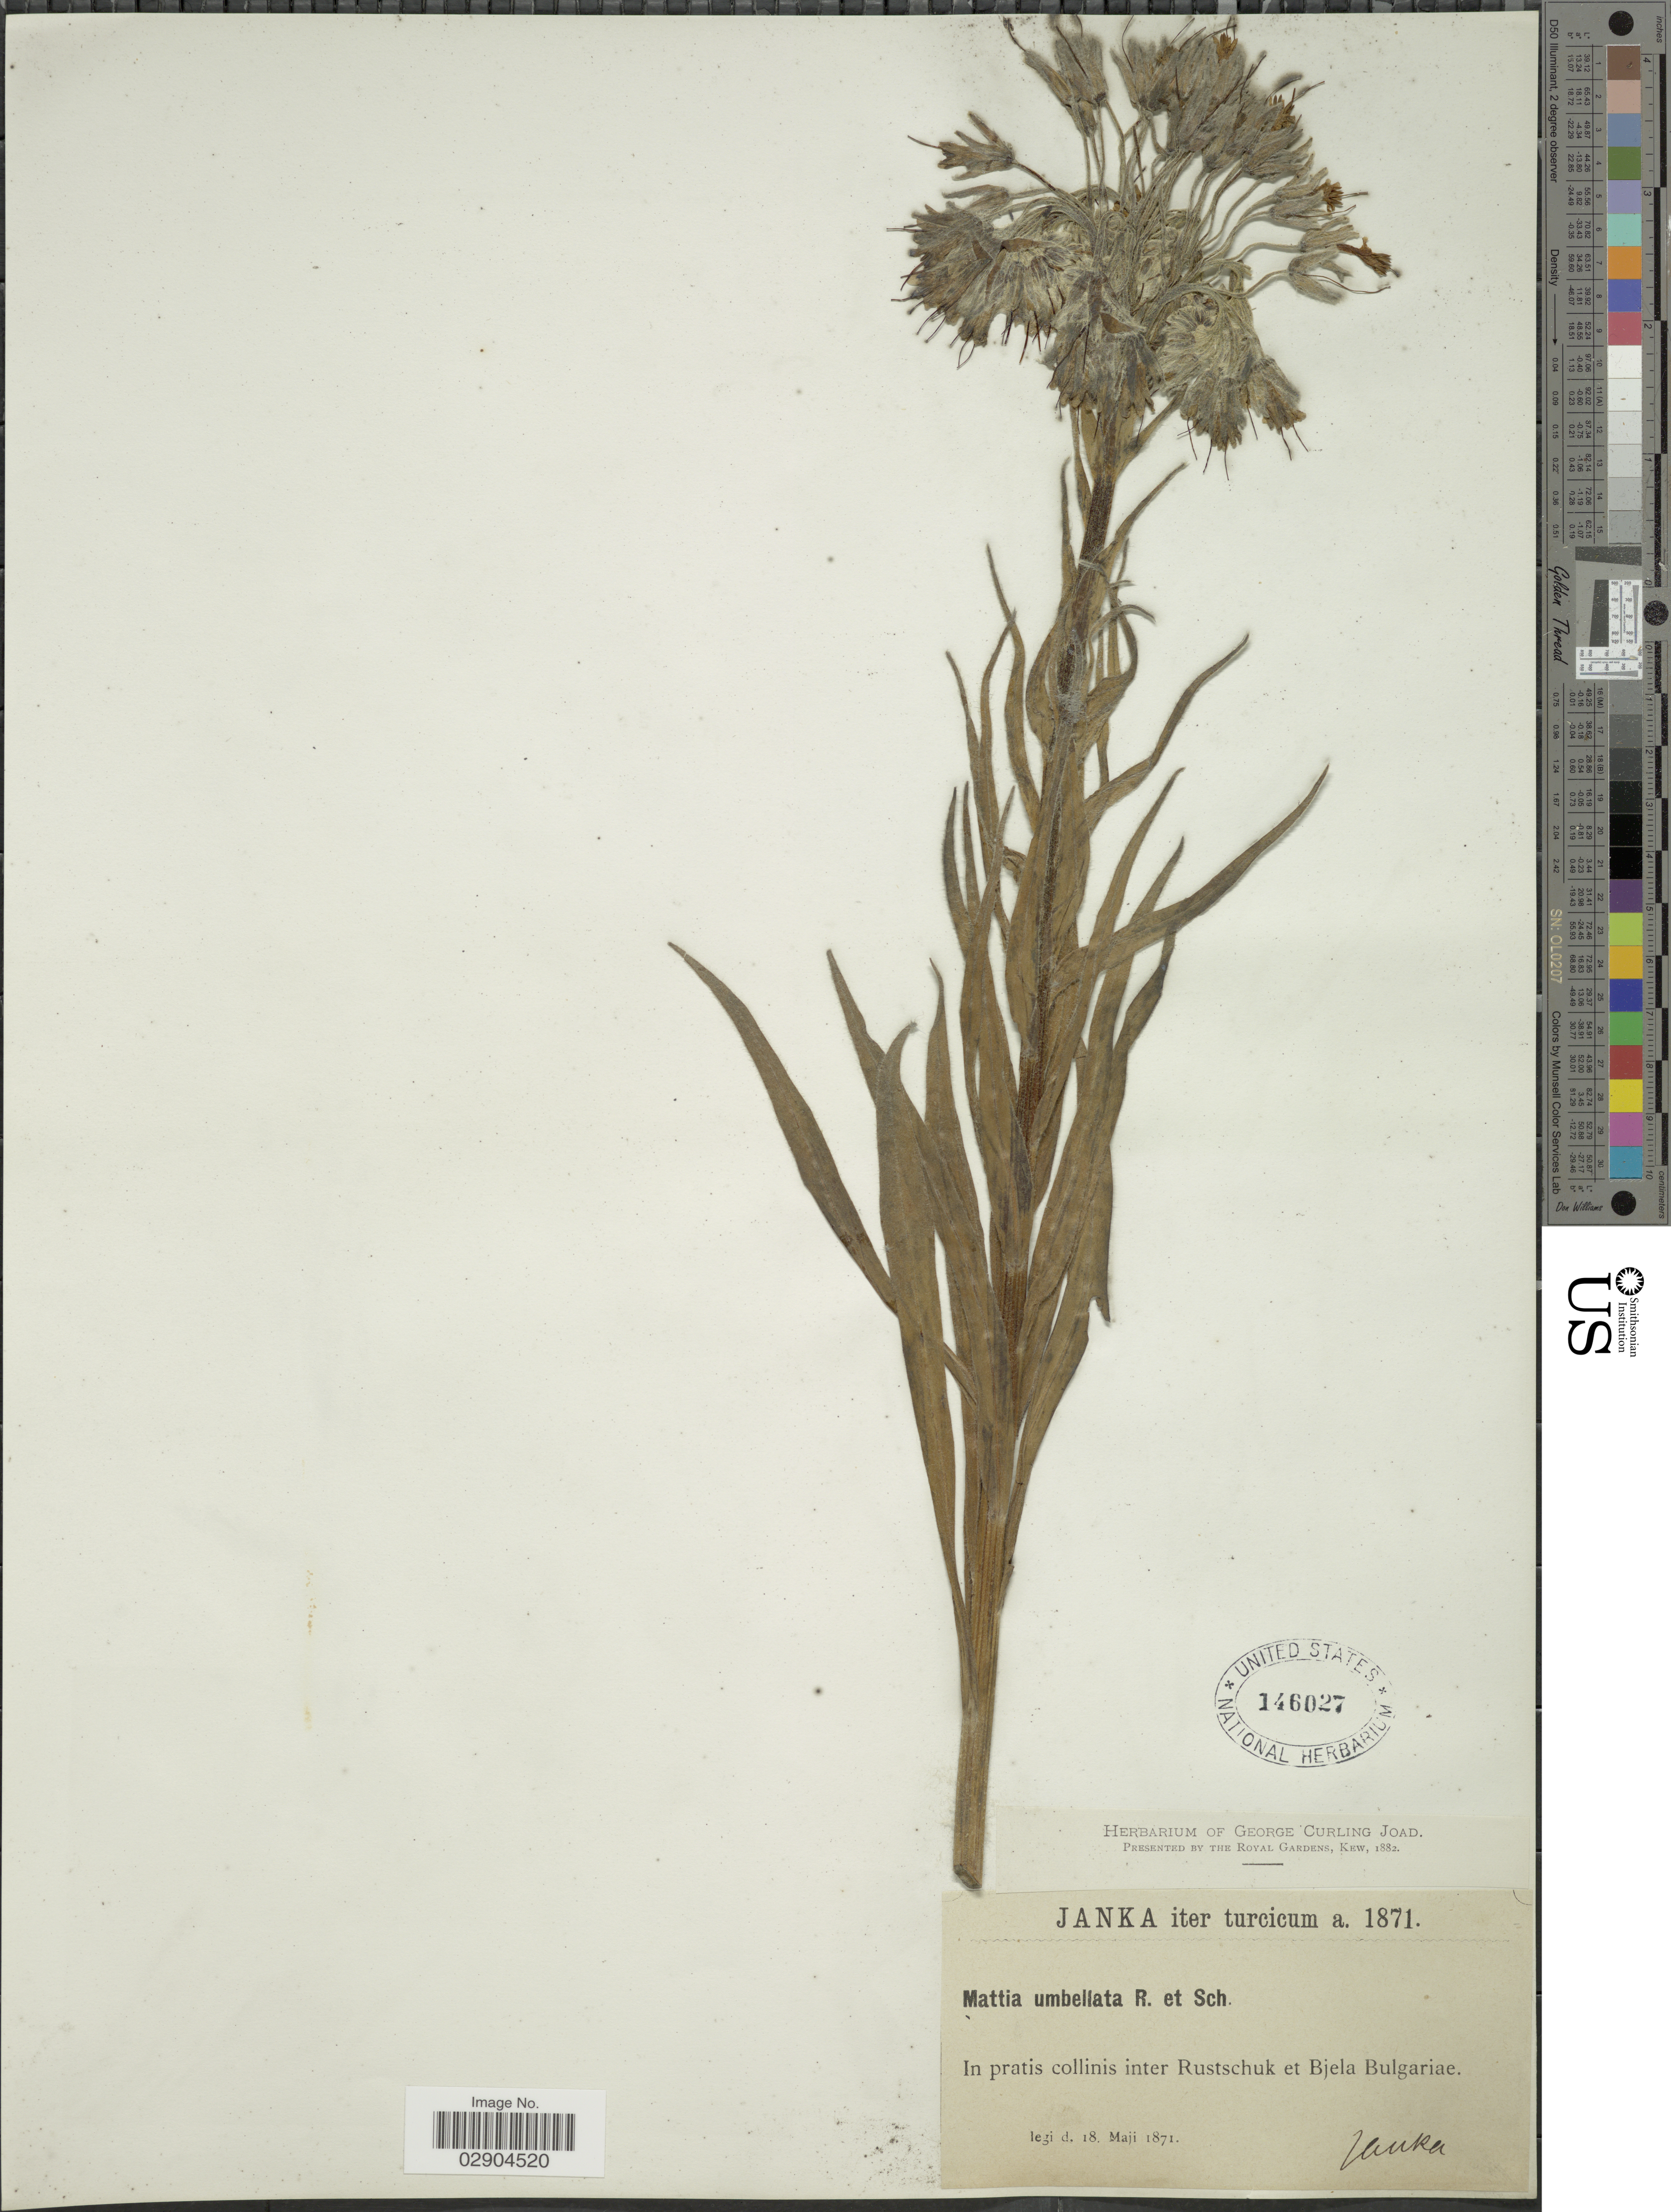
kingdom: Plantae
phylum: Tracheophyta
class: Magnoliopsida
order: Boraginales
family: Boraginaceae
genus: Rindera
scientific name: Rindera umbellata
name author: Bunge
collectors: V. Janka von Bulcs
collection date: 1871-05-18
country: Bulgaria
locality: In pratis collinis inter Rustschuk et Bjela Bulgariae.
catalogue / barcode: US 146027